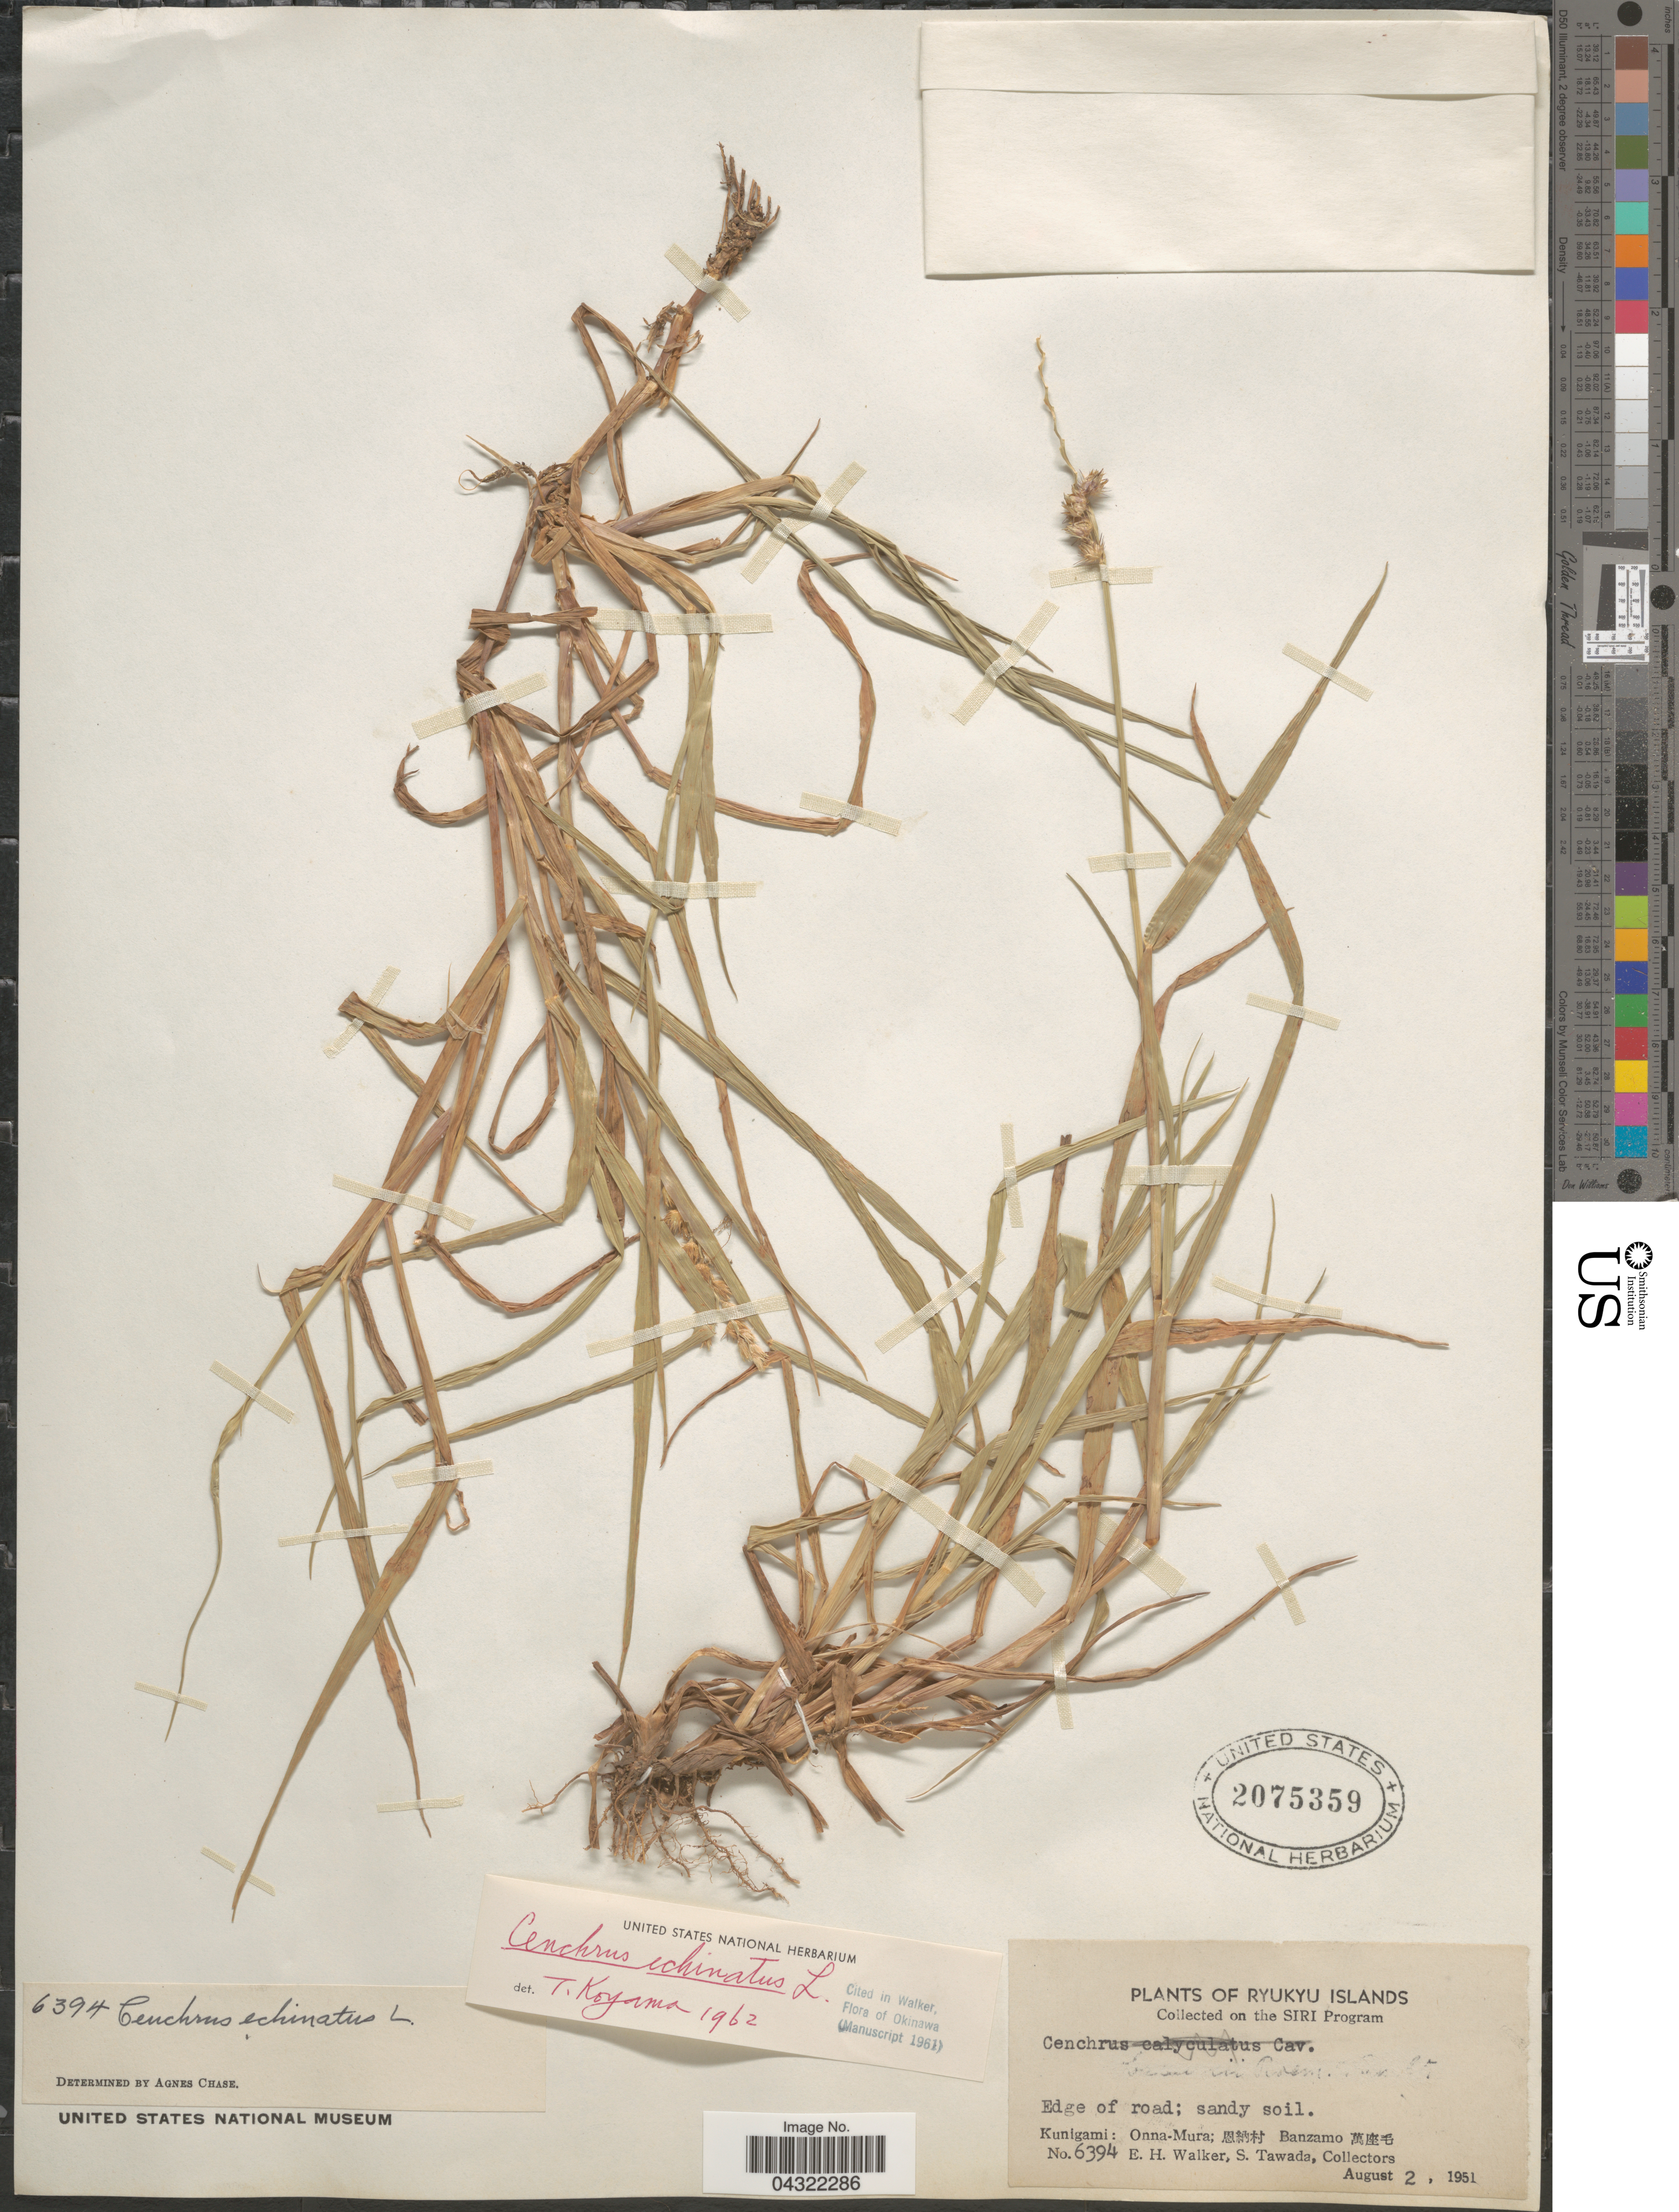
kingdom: Plantae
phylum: Tracheophyta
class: Liliopsida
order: Poales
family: Poaceae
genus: Cenchrus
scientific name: Cenchrus echinatus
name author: L.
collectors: E. H. Walker & S. Tawada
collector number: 6394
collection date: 1951-08-02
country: Japan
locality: Ryukyu Islands. Edge of road. Kunigami: Onna-Mura; [Foreign script] Banzamo [Foreign script].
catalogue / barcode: US 2075359